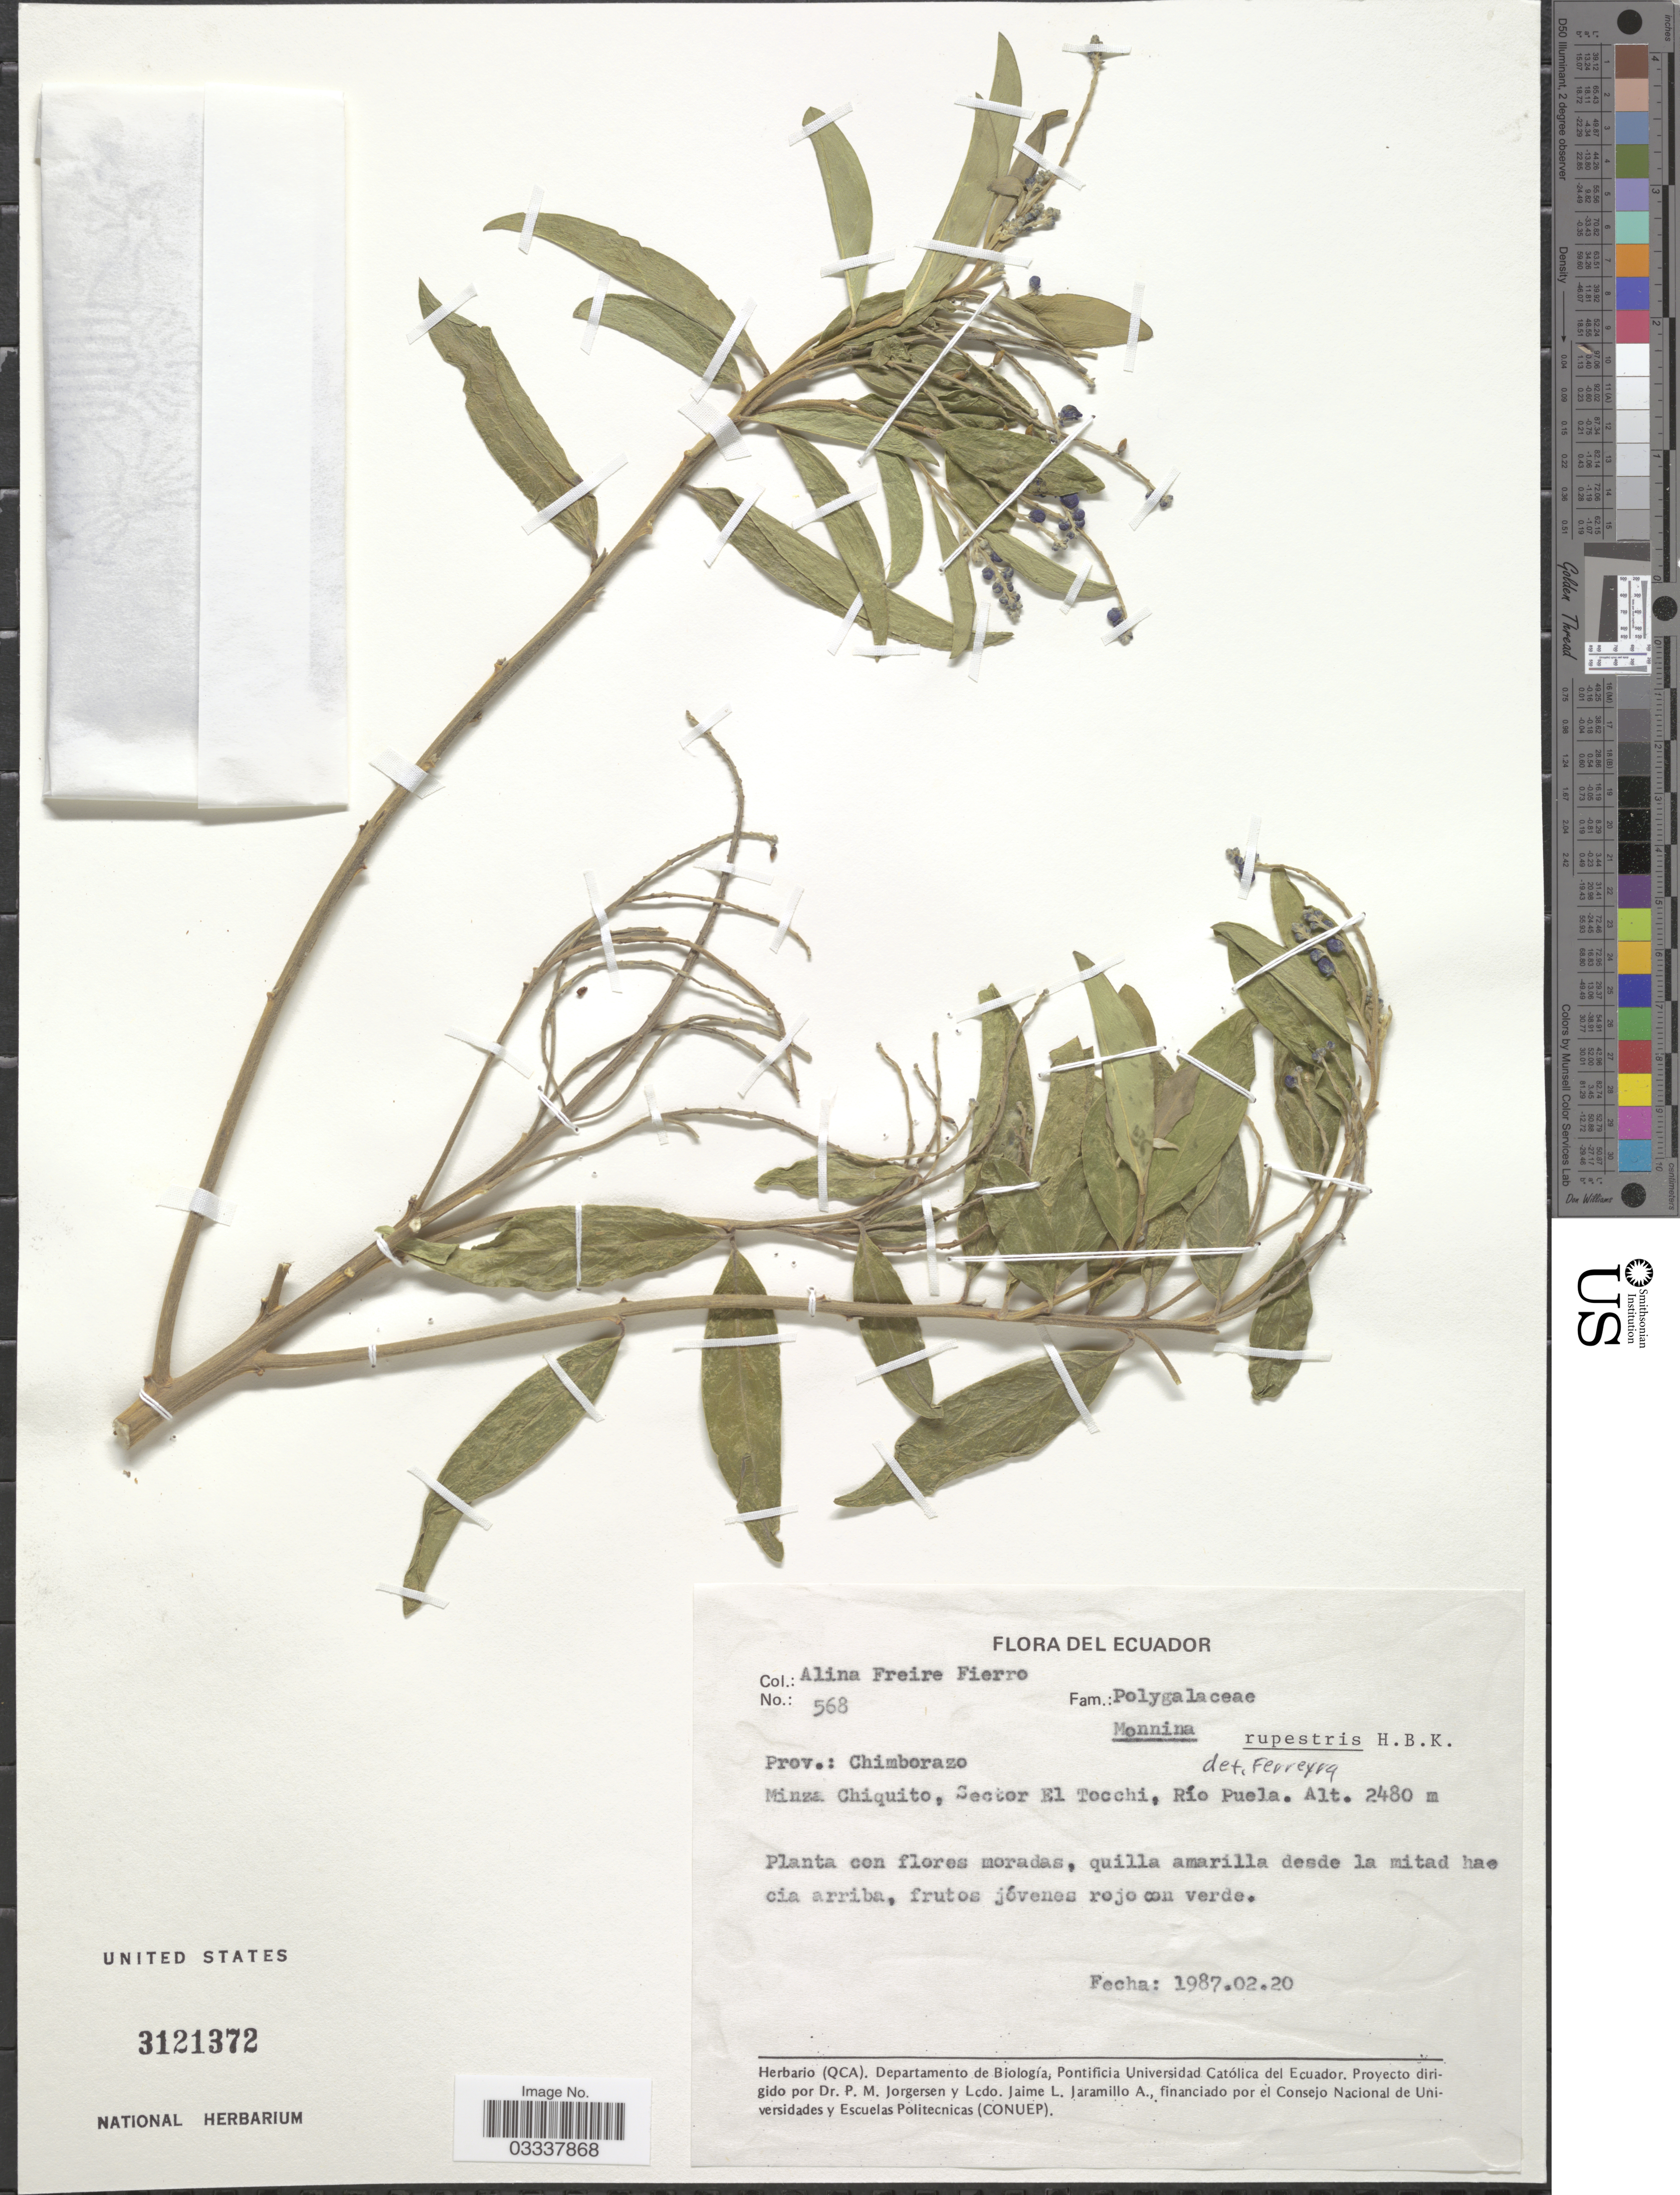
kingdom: Plantae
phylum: Tracheophyta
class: Magnoliopsida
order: Fabales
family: Polygalaceae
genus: Monnina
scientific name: Monnina rupestris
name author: Kunth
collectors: A. Freire-Fierro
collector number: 568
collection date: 1987-02-20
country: Ecuador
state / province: Chimborazo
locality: Minza Chiquito, Sector El Tocchi, Río Puela.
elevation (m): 2480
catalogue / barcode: US 3121372